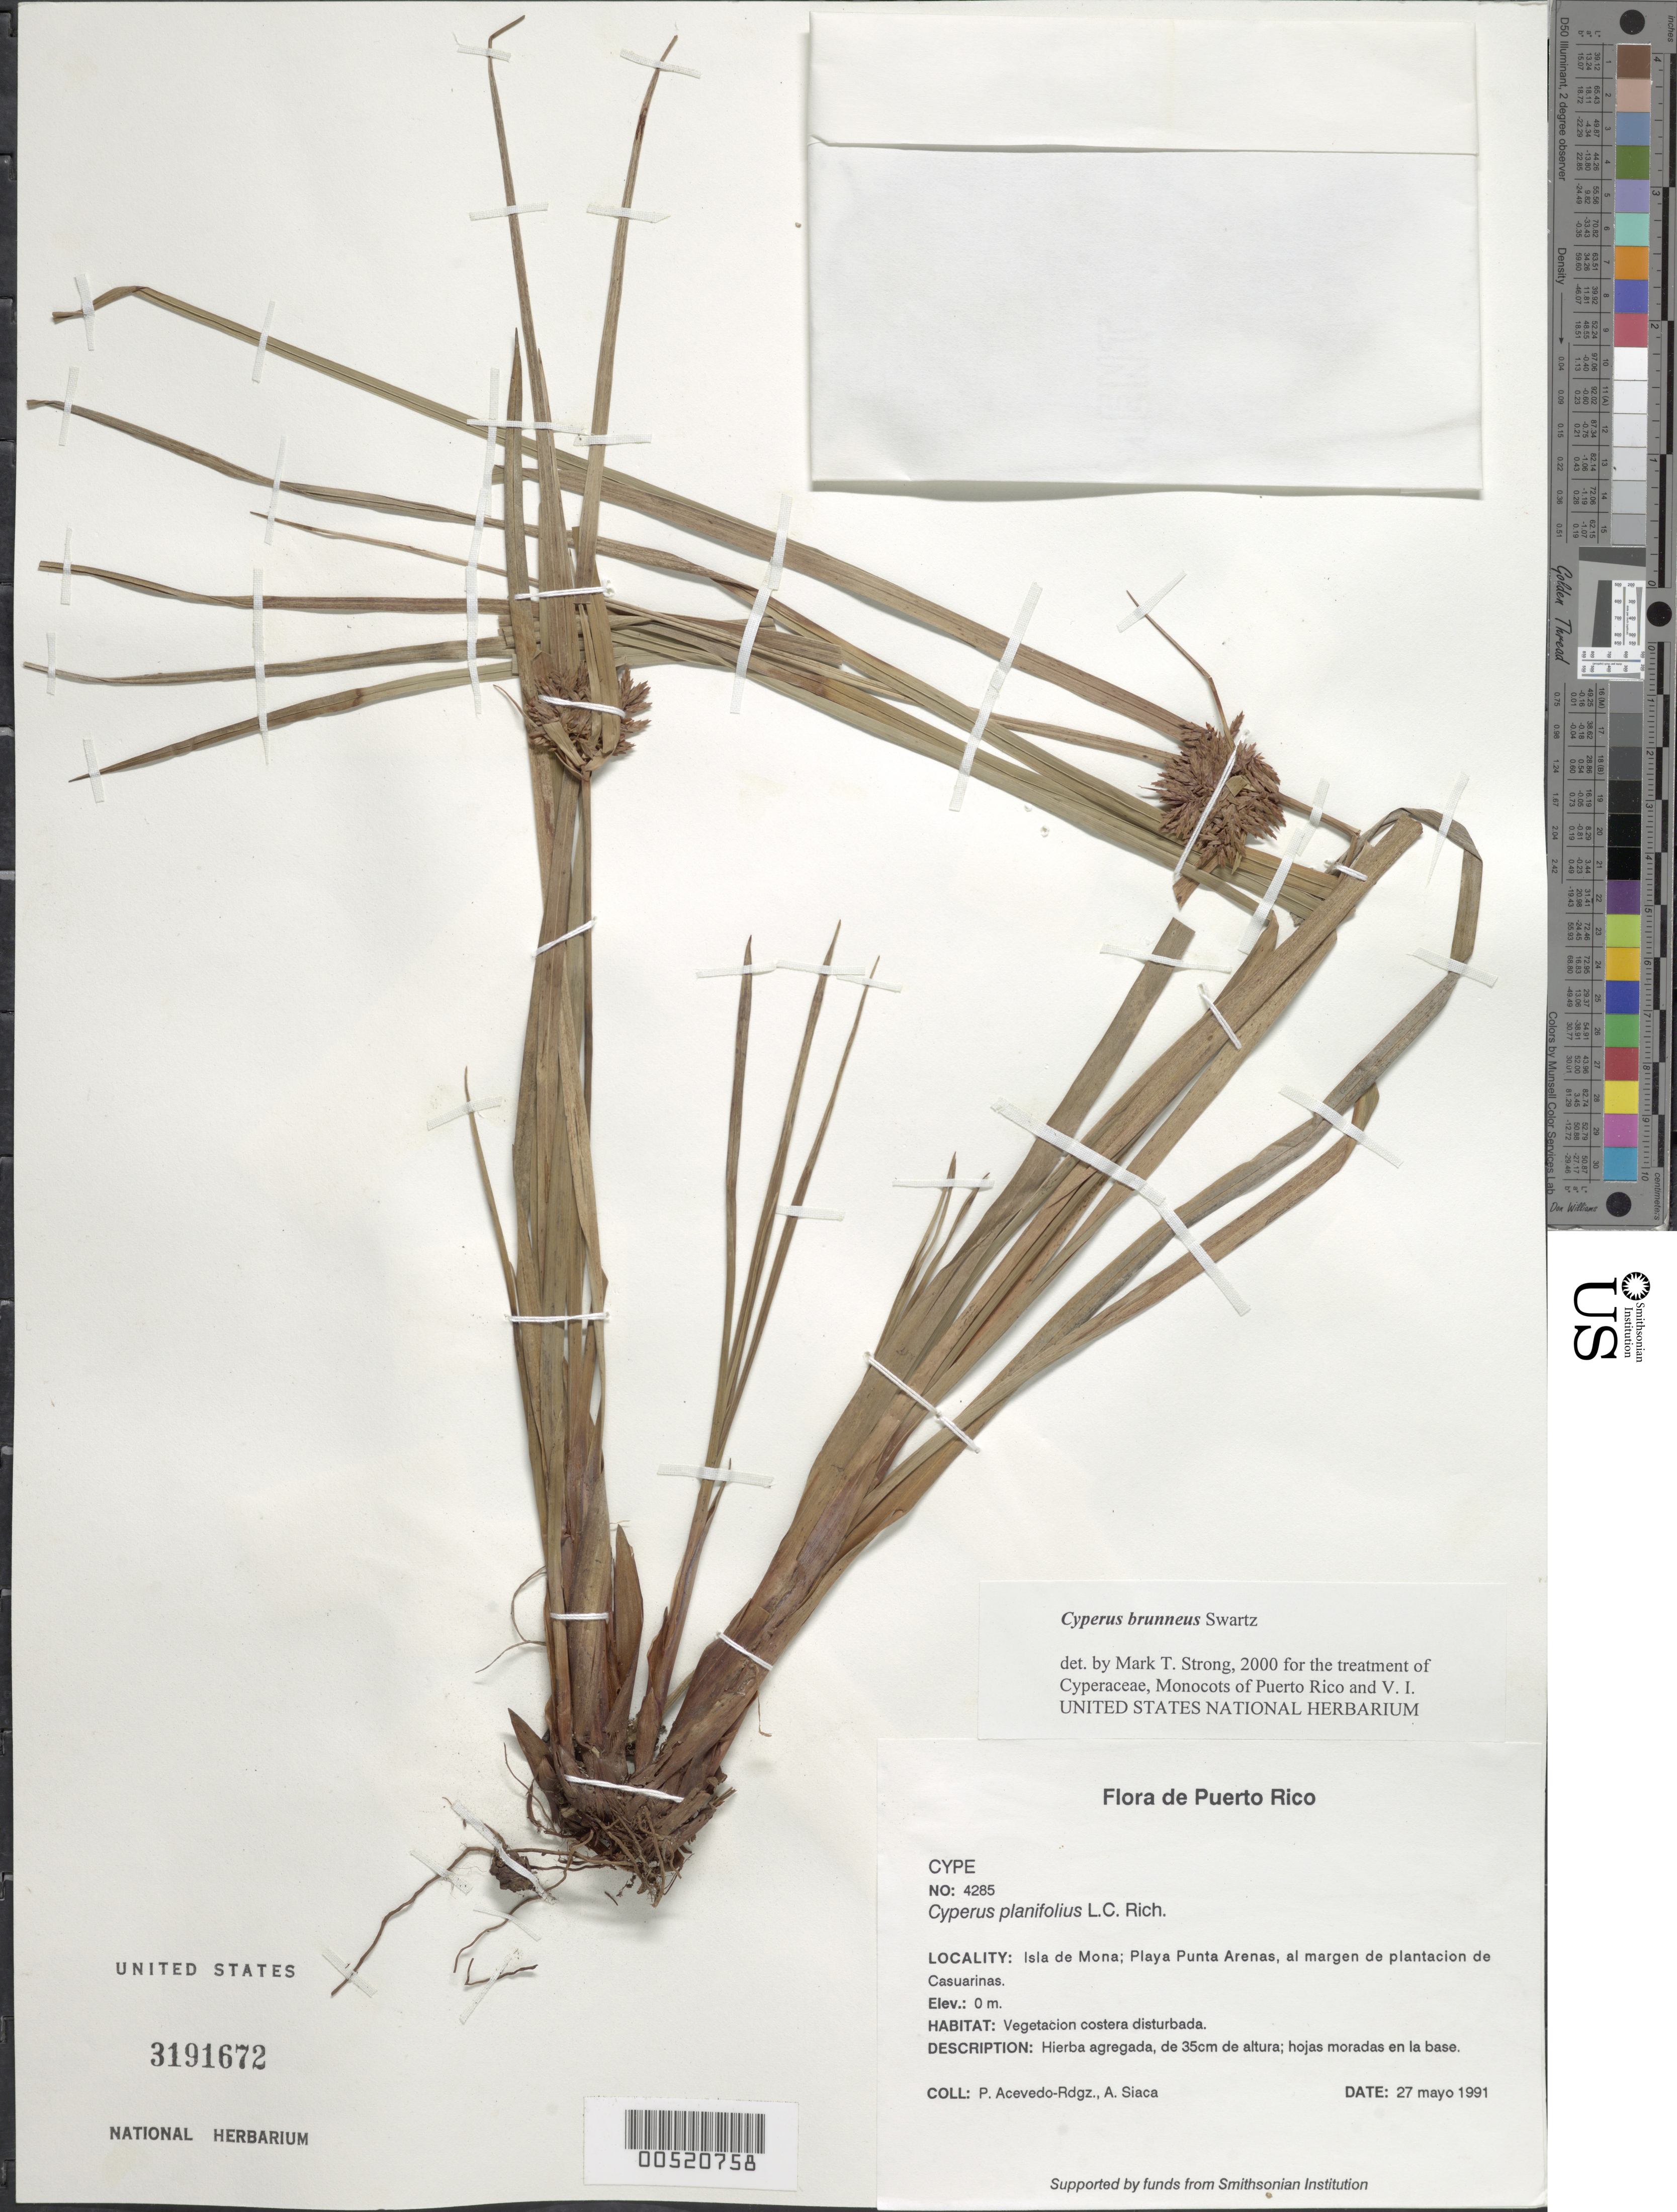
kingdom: Plantae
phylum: Tracheophyta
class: Liliopsida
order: Poales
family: Cyperaceae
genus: Cyperus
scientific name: Cyperus brunneus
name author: Sw.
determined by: Strong, M. T., (US), Smithsonian Institution - National Museum of Natural History (UNITED STATES)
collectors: P. Acevedo-Rodr. & A. Siaca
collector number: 4285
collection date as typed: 27 May 1991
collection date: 1991-05-27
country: Puerto Rico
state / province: Mayaguëz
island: Mona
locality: Isla de Mona; Playa Punta Arenas, al margen de plantación de Casuarinas.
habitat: Vegetacion costera disturbada.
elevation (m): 0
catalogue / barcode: US 3191672